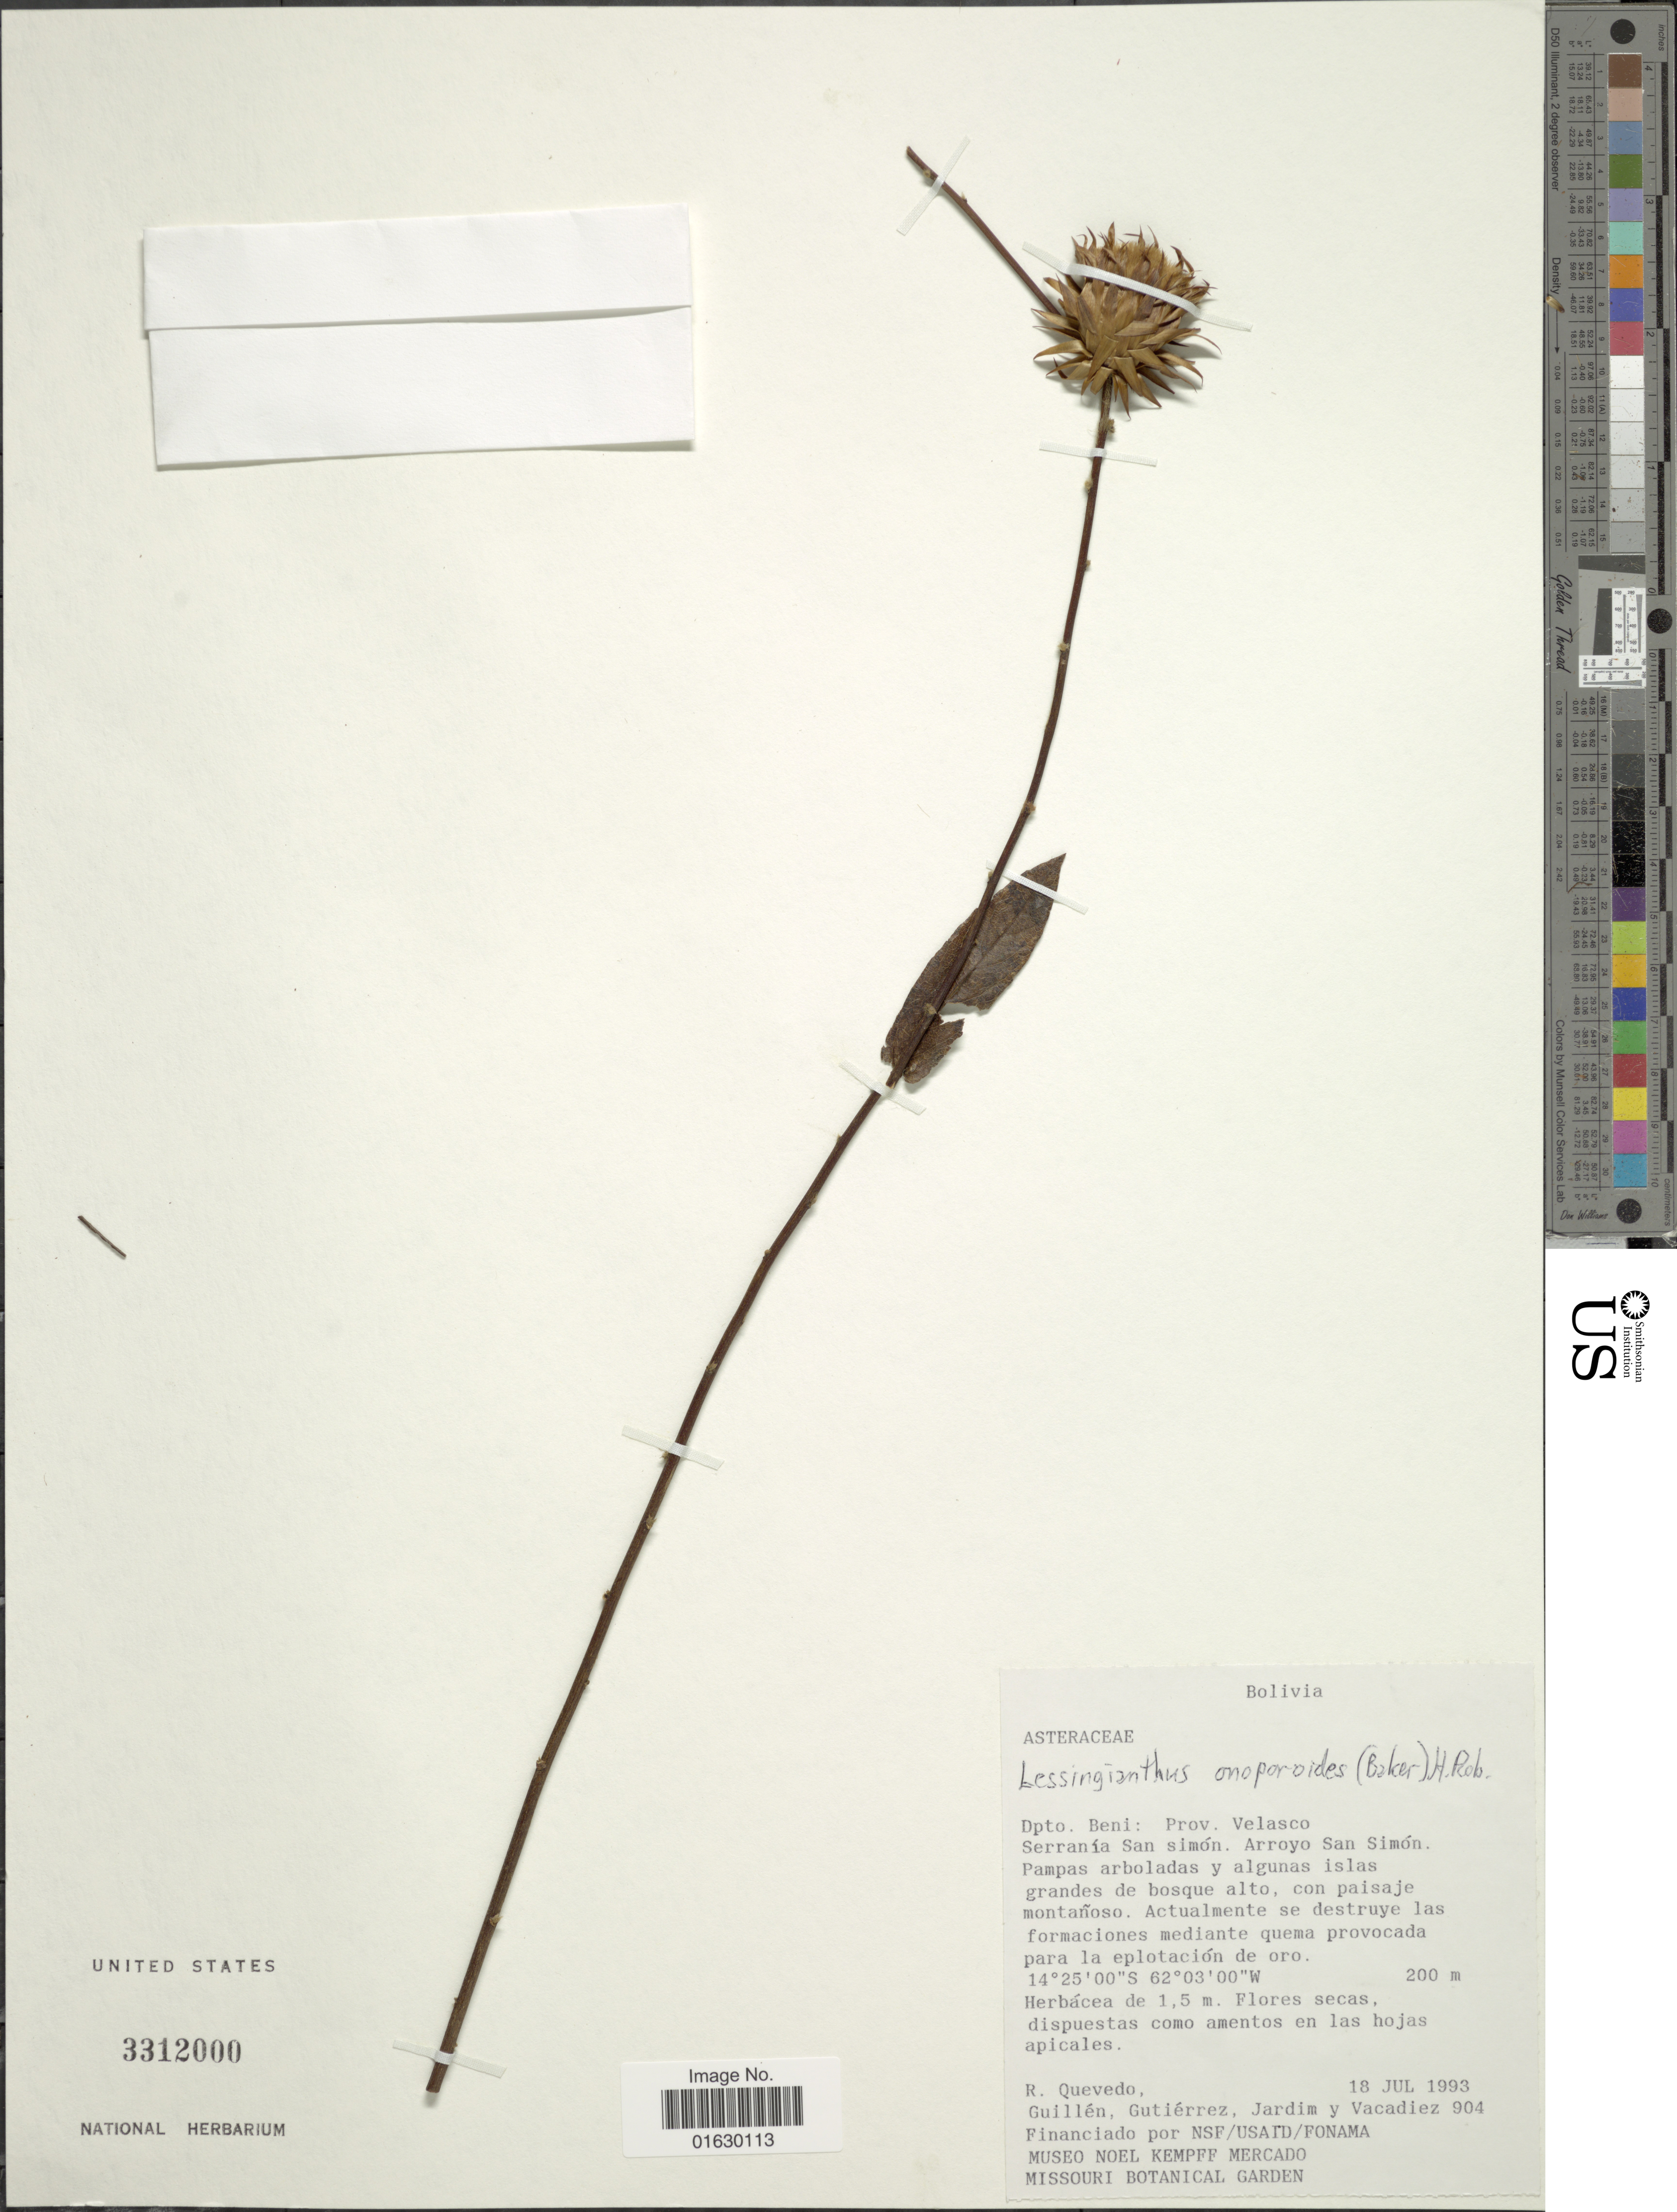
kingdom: Plantae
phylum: Tracheophyta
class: Magnoliopsida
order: Asterales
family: Asteraceae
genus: Lessingianthus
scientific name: Lessingianthus onoporoides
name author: (Baker) H. Rob.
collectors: R. Quevedo, -- Guillen, Gutiérrez, --, Jardim, -- & -. Vacadiez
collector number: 904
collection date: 1993-07-18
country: Bolivia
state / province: Beni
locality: Dpto. Beni, Prov. Velasco, Serrania San Simon, Arroyo San Simon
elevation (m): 200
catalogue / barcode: US 3312000